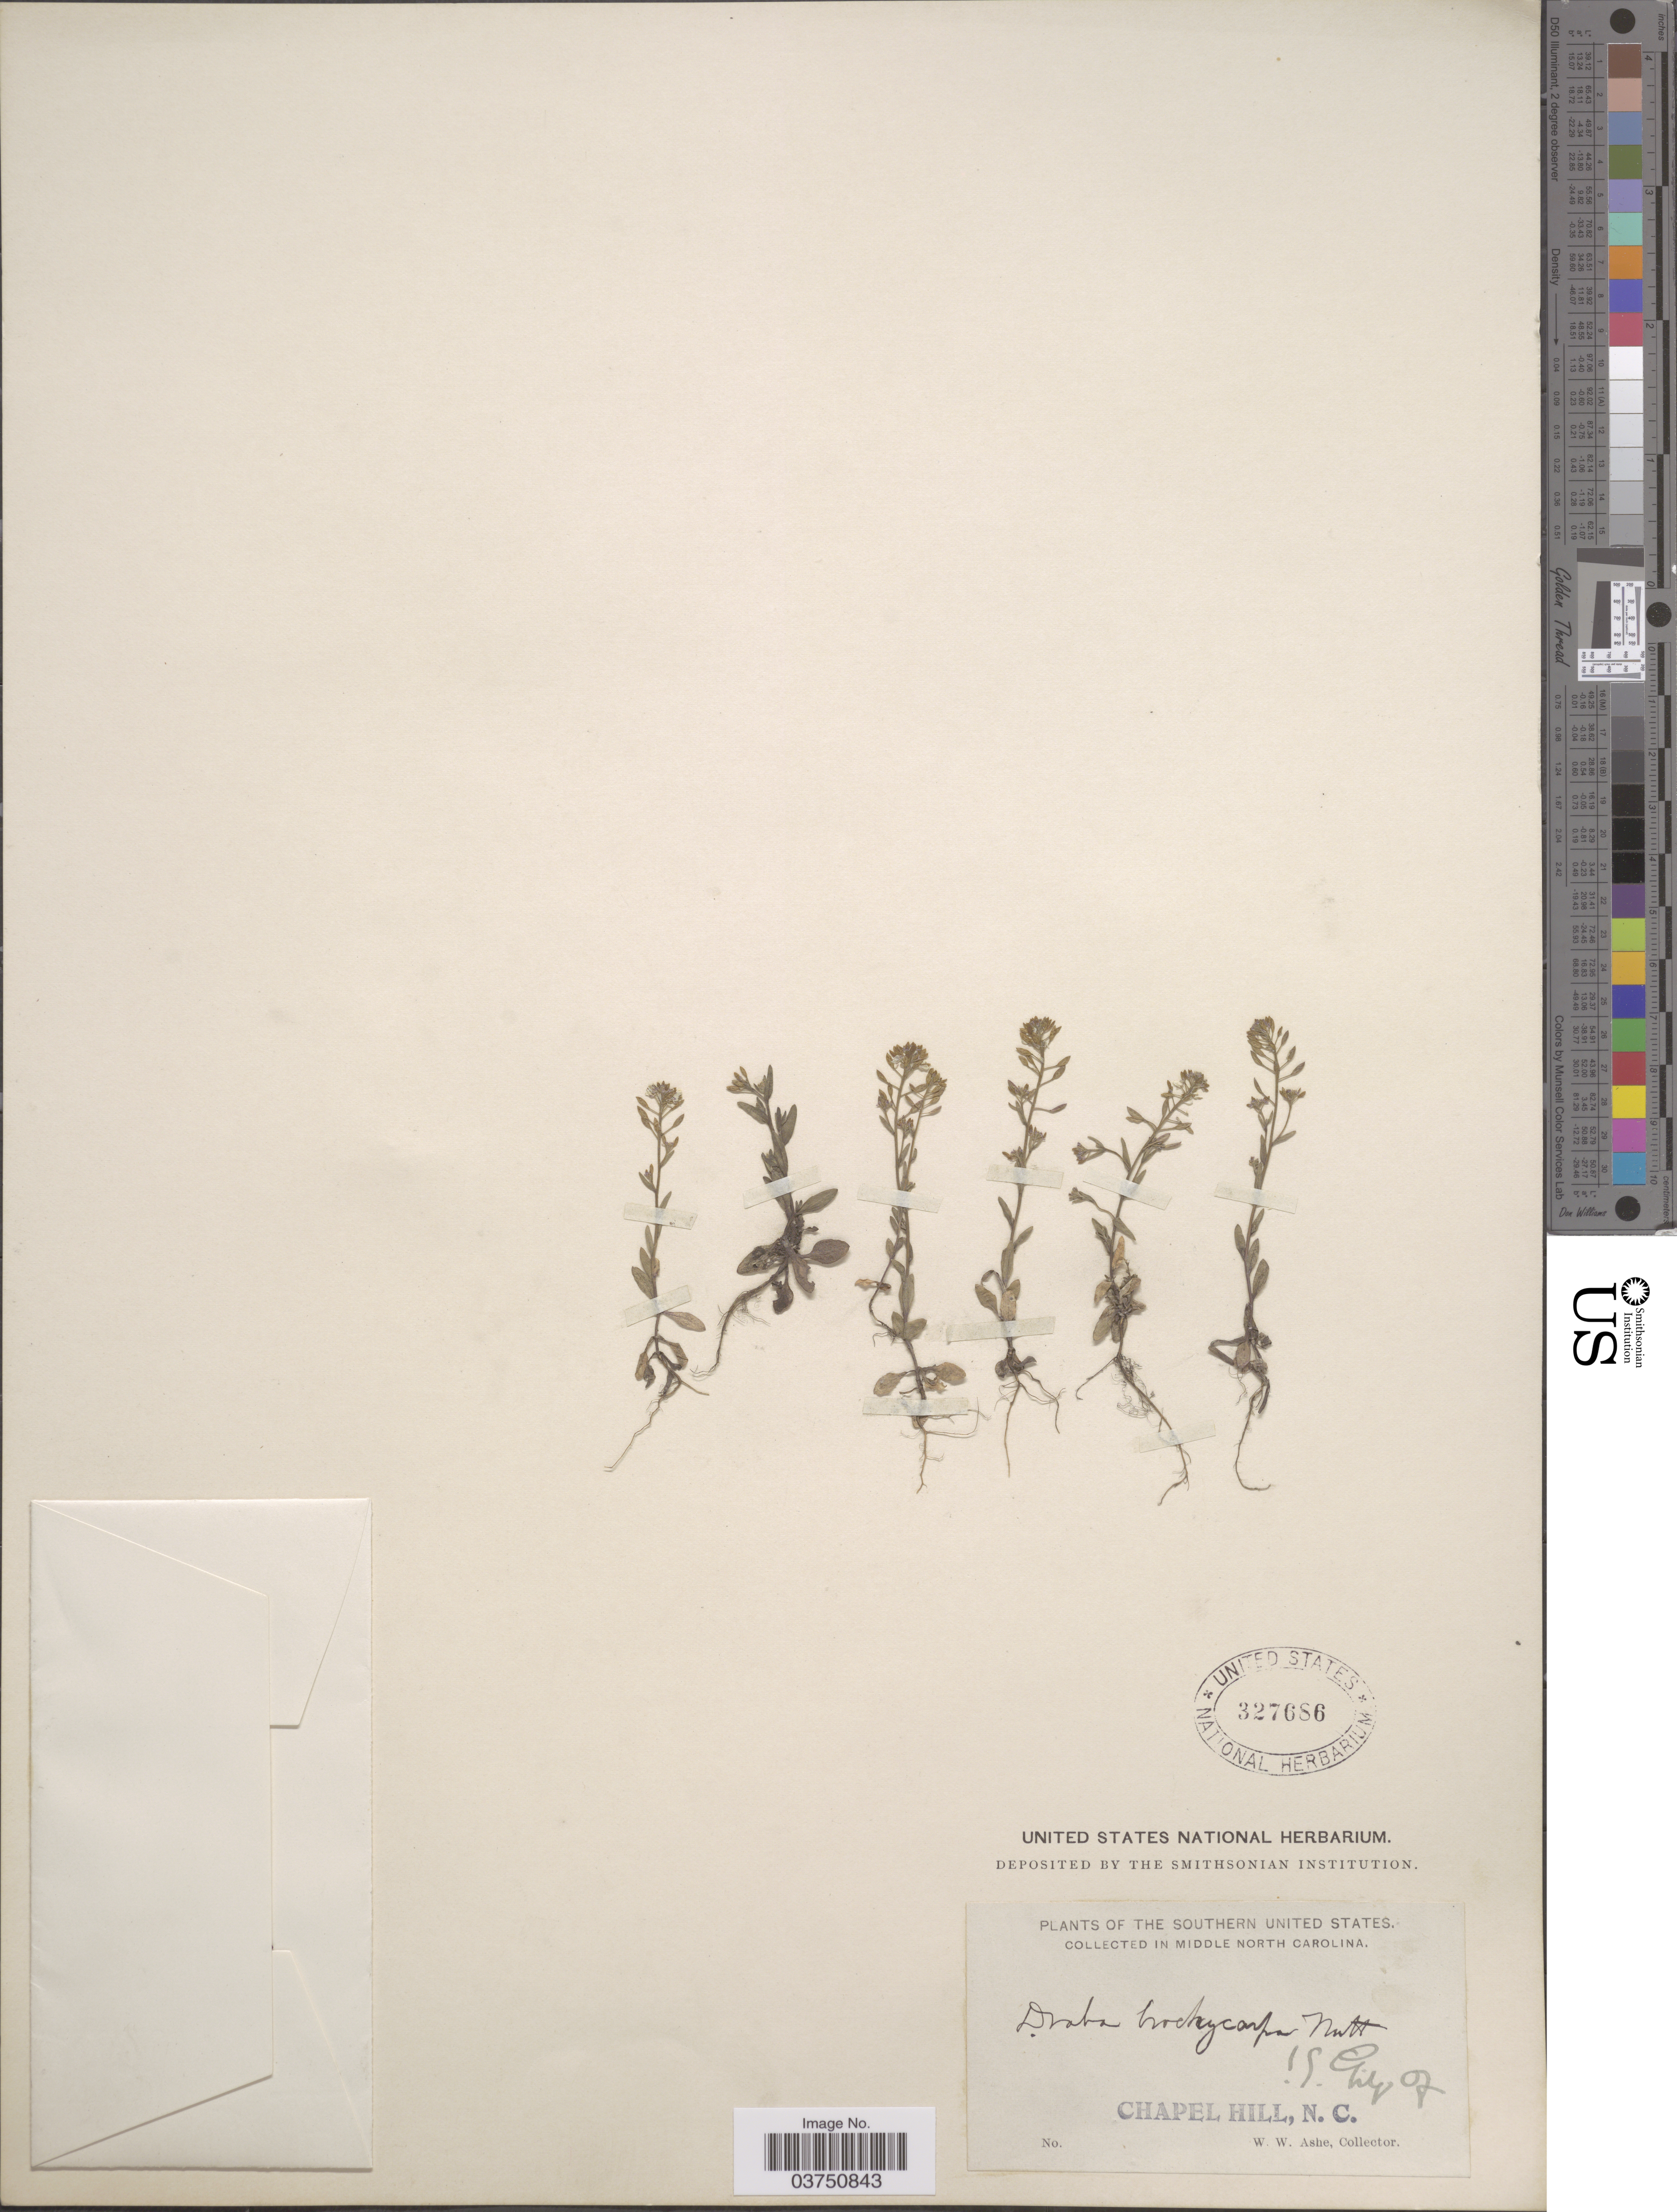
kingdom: Plantae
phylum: Tracheophyta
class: Magnoliopsida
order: Brassicales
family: Brassicaceae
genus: Draba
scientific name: Draba brachycarpa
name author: (Nutt.) Torr. & A. Gray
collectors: W. W. Ashe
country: United States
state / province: North Carolina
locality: The Southern United States. Middle North Carolina. Chapel Hill.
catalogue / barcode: US 327686